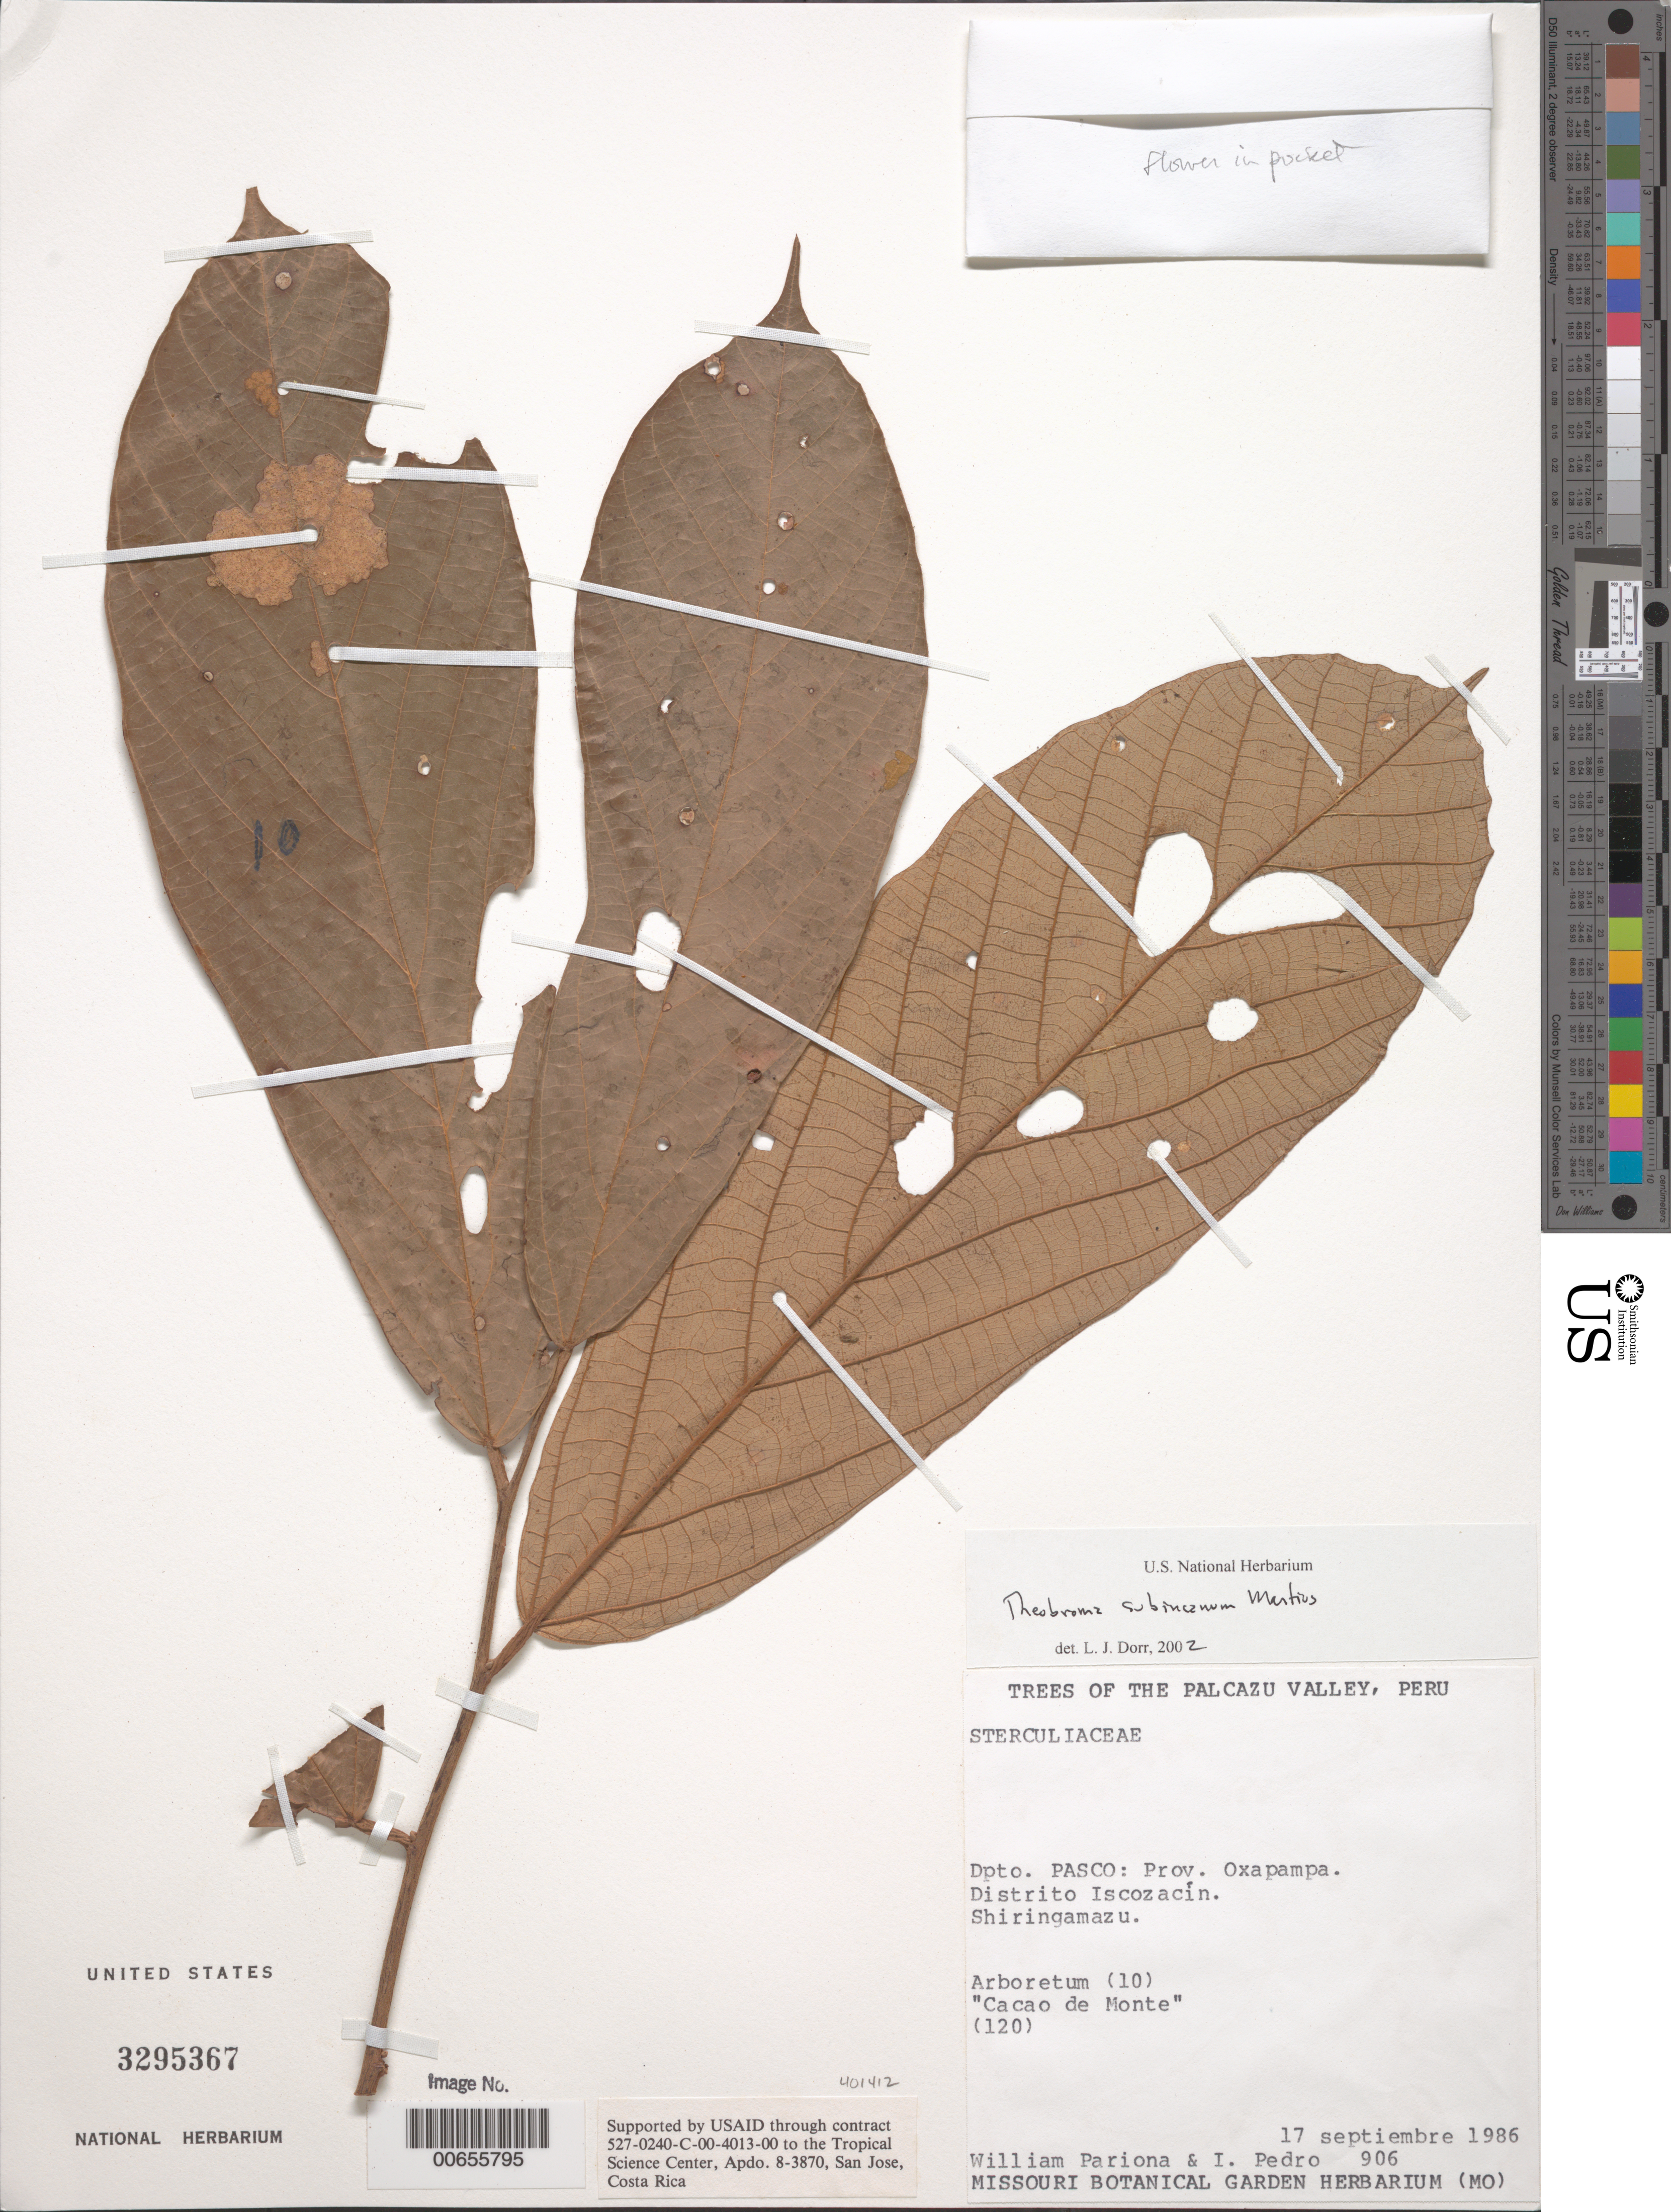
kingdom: Plantae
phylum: Tracheophyta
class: Magnoliopsida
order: Malvales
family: Malvaceae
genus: Theobroma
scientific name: Theobroma subincanum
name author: Mart.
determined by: Dorr, L. J., (BOT), Smithsonian Institution - National Museum of Natural History (UNITED STATES)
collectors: W. Pariona & I. Pedro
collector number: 906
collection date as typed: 17 Sep 1986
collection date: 1986-09-17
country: Peru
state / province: Pasco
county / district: Oxapampa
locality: Distr. Iscozacín. Palcazu Valley. Shiringamazu. Arboretum (10)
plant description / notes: Common name: Cacao de Monte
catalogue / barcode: US 3295367